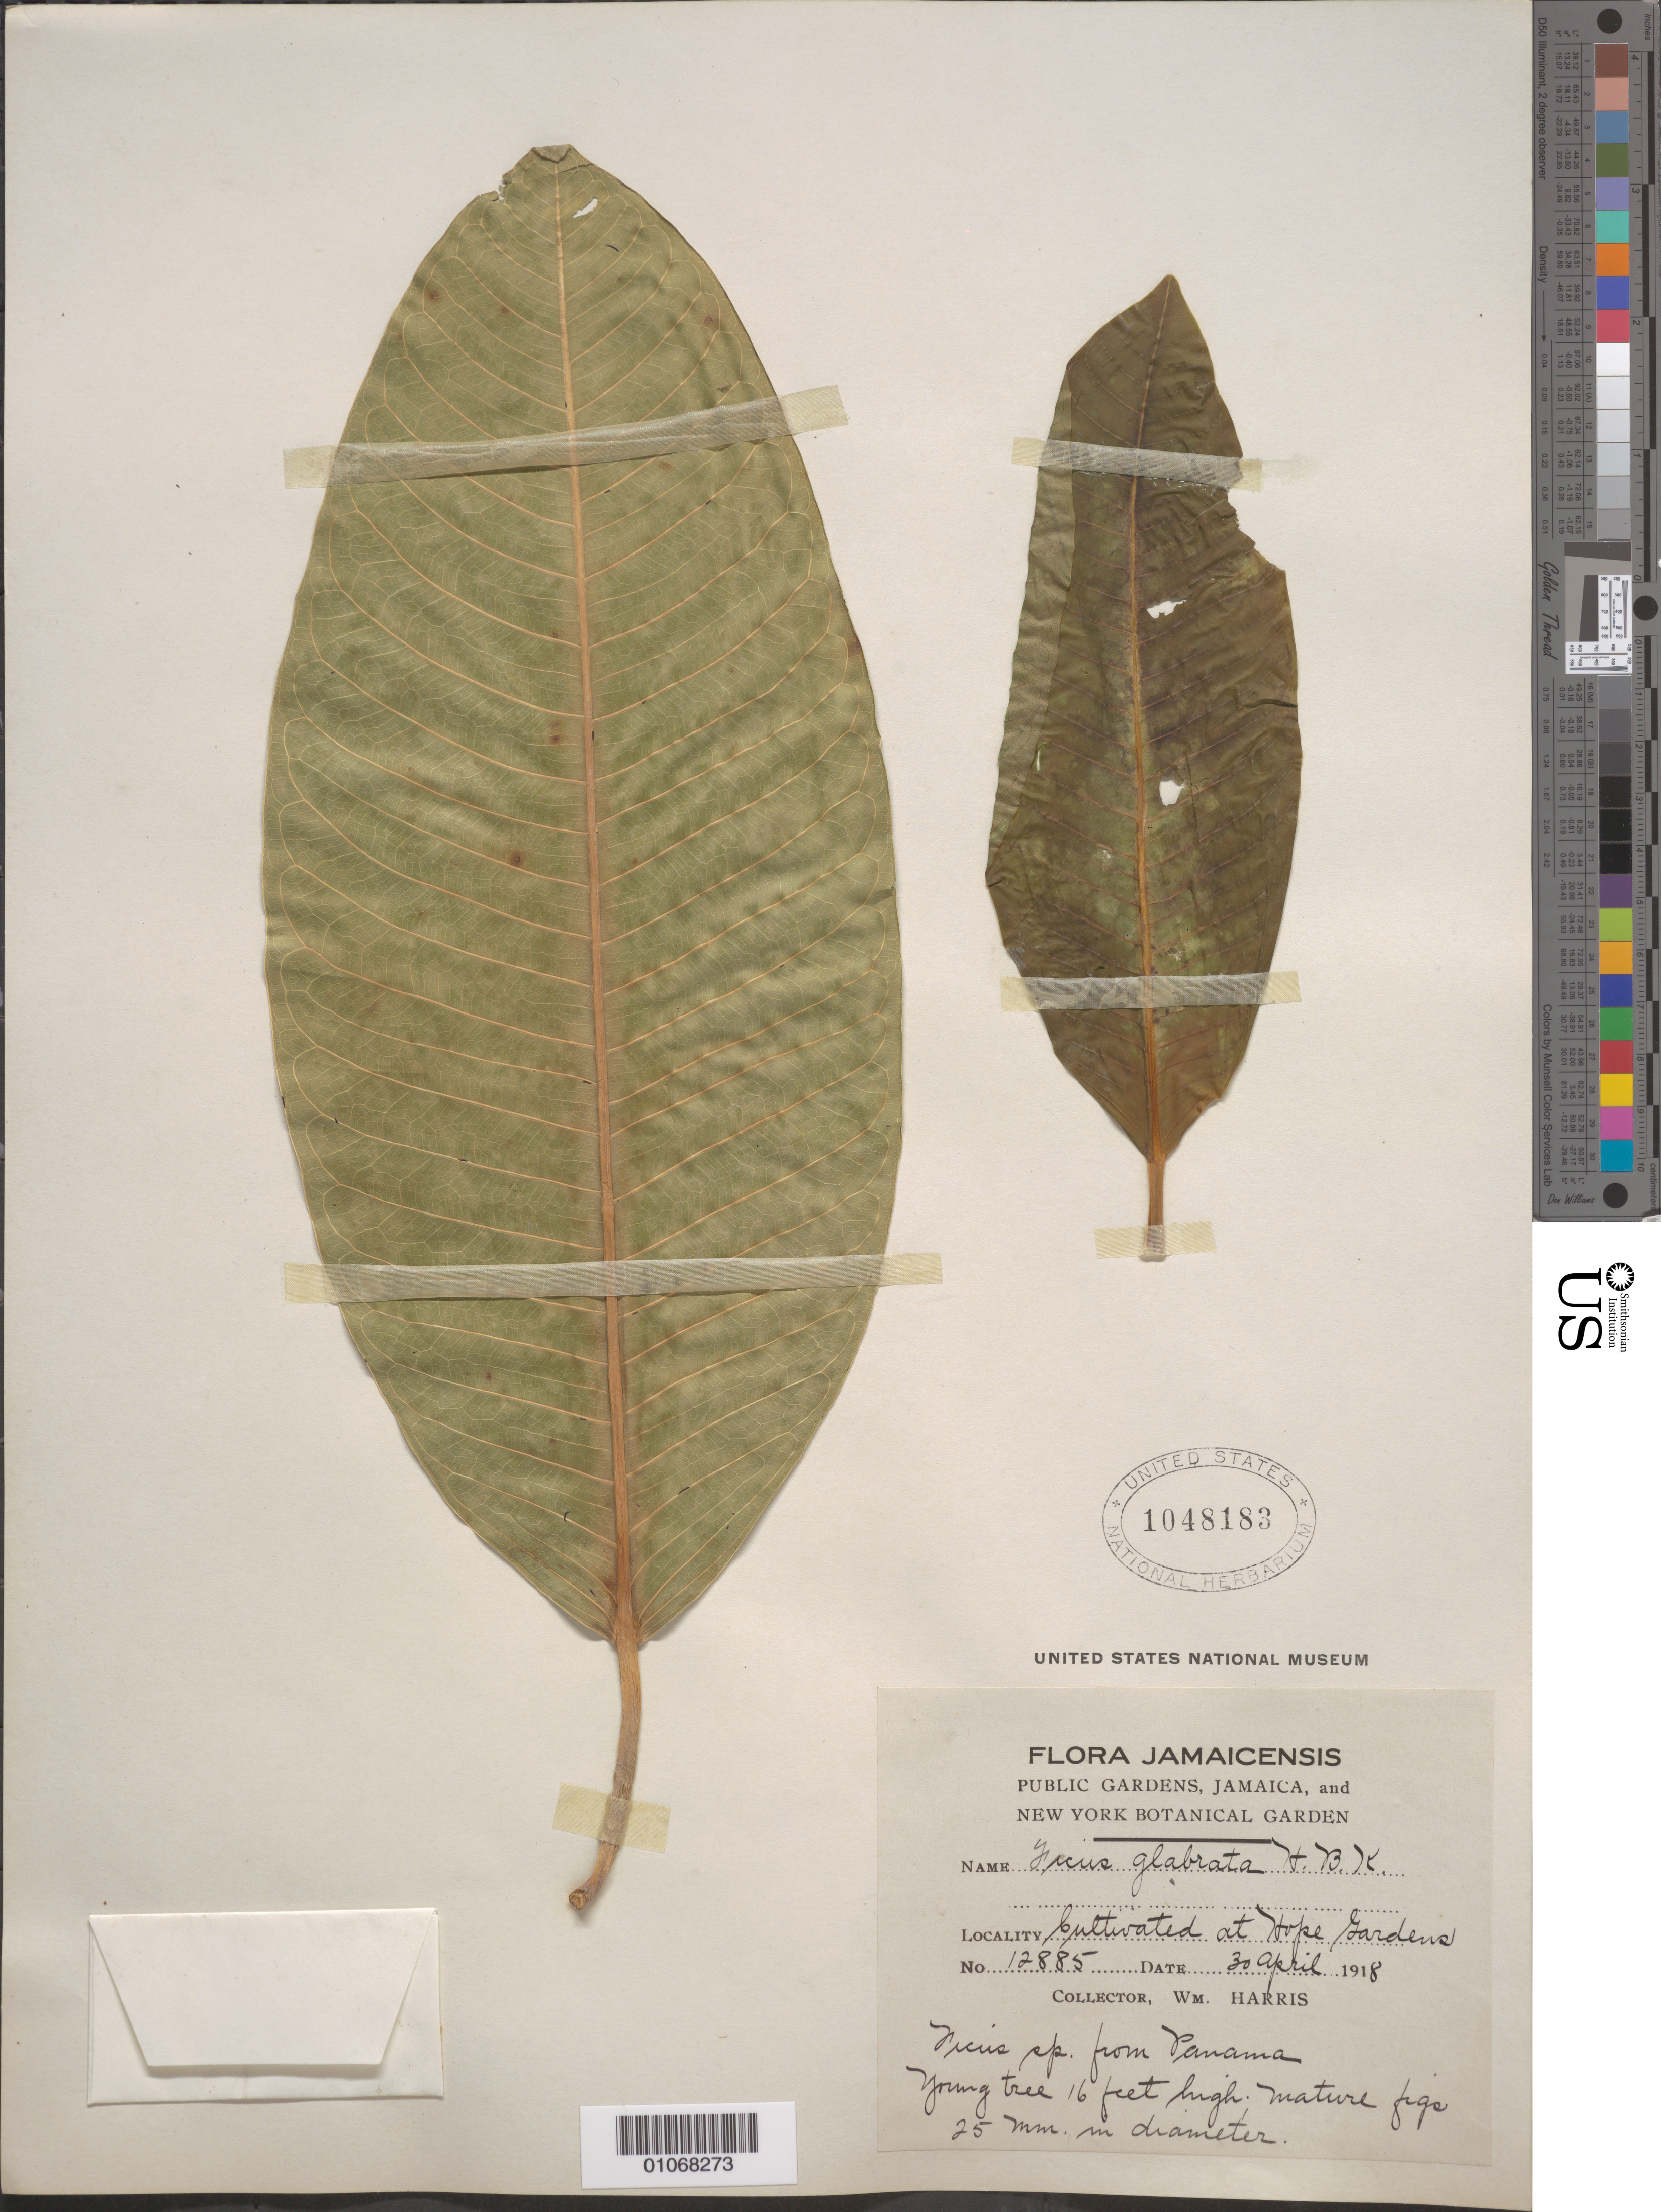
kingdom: Plantae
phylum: Tracheophyta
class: Magnoliopsida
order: Rosales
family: Moraceae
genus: Ficus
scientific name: Ficus insipida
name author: Willd.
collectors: W. Harris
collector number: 12885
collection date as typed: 30 Apr 1918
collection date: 1918-04-30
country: Jamaica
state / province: Kingston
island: Jamaica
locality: Hope Gardens.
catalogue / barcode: US 1048183